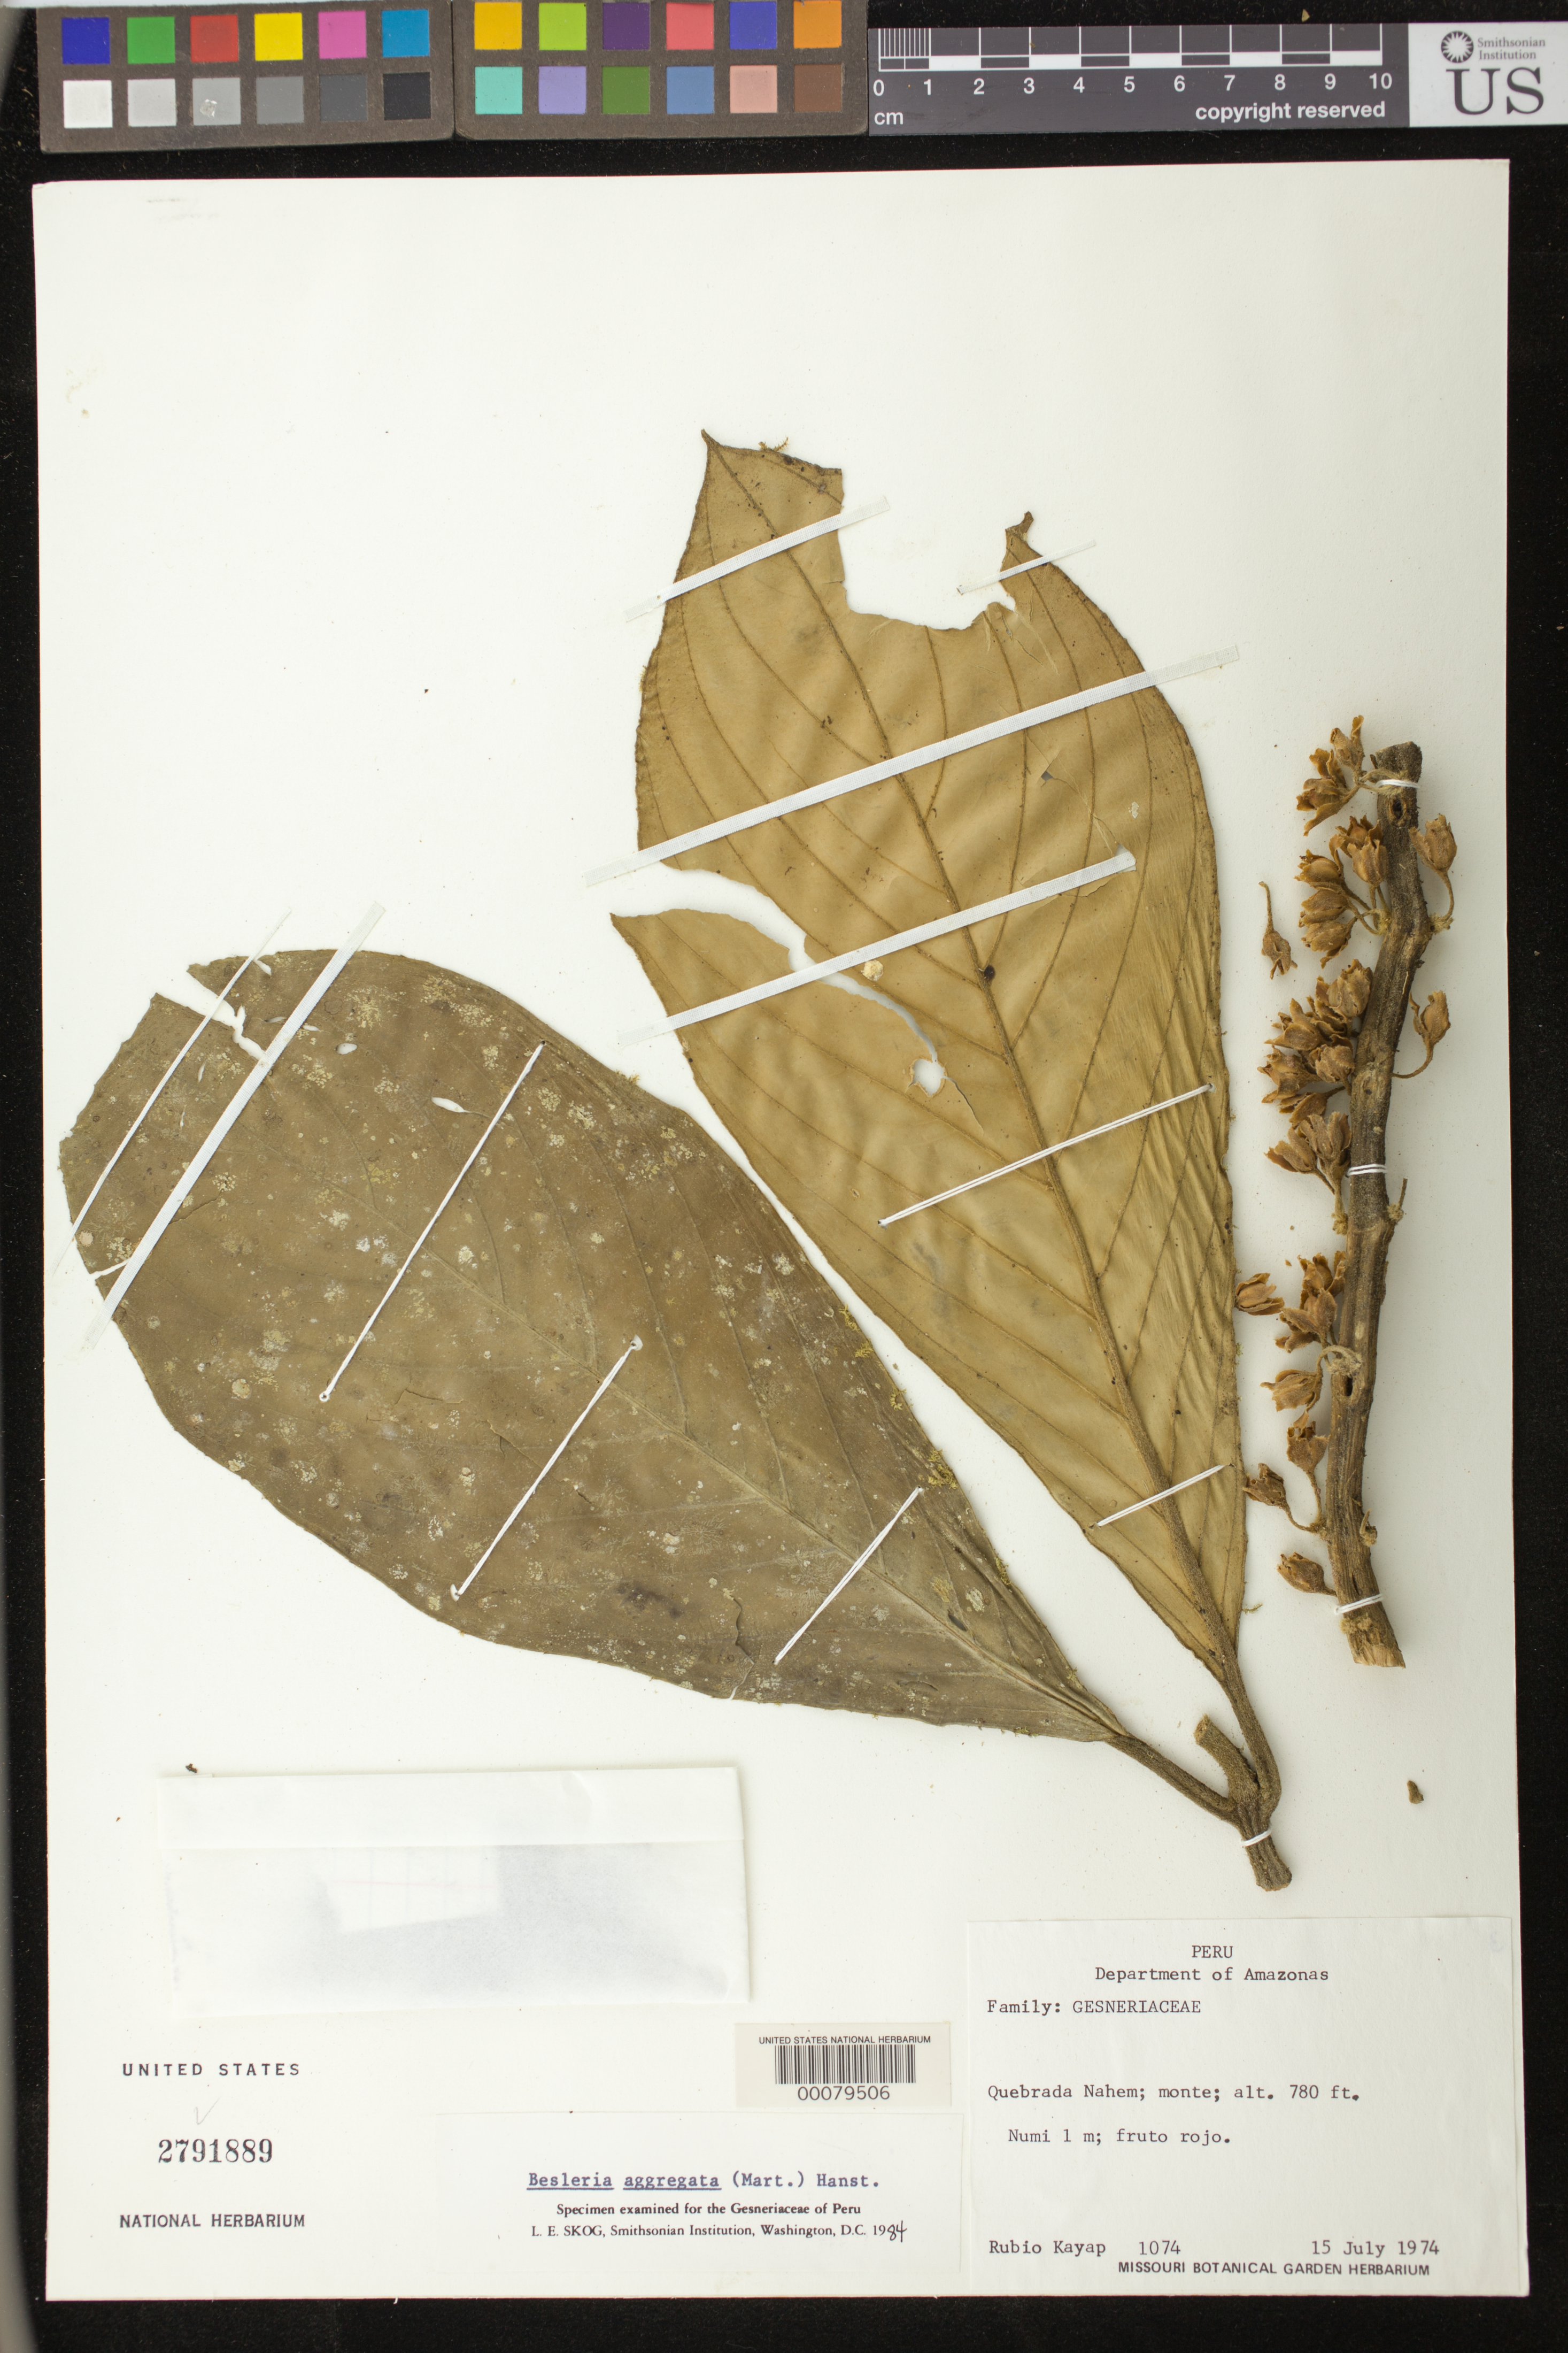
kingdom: Plantae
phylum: Tracheophyta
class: Magnoliopsida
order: Lamiales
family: Gesneriaceae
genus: Besleria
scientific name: Besleria aggregata var. aggregata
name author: (Mart.) Hanst.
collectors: R. Kayap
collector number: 1074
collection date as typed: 15 Jul 1974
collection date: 1974-07-15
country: Peru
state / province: Amazonas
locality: Quebrada Nahem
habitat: Mountain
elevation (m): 238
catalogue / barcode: US 2791889